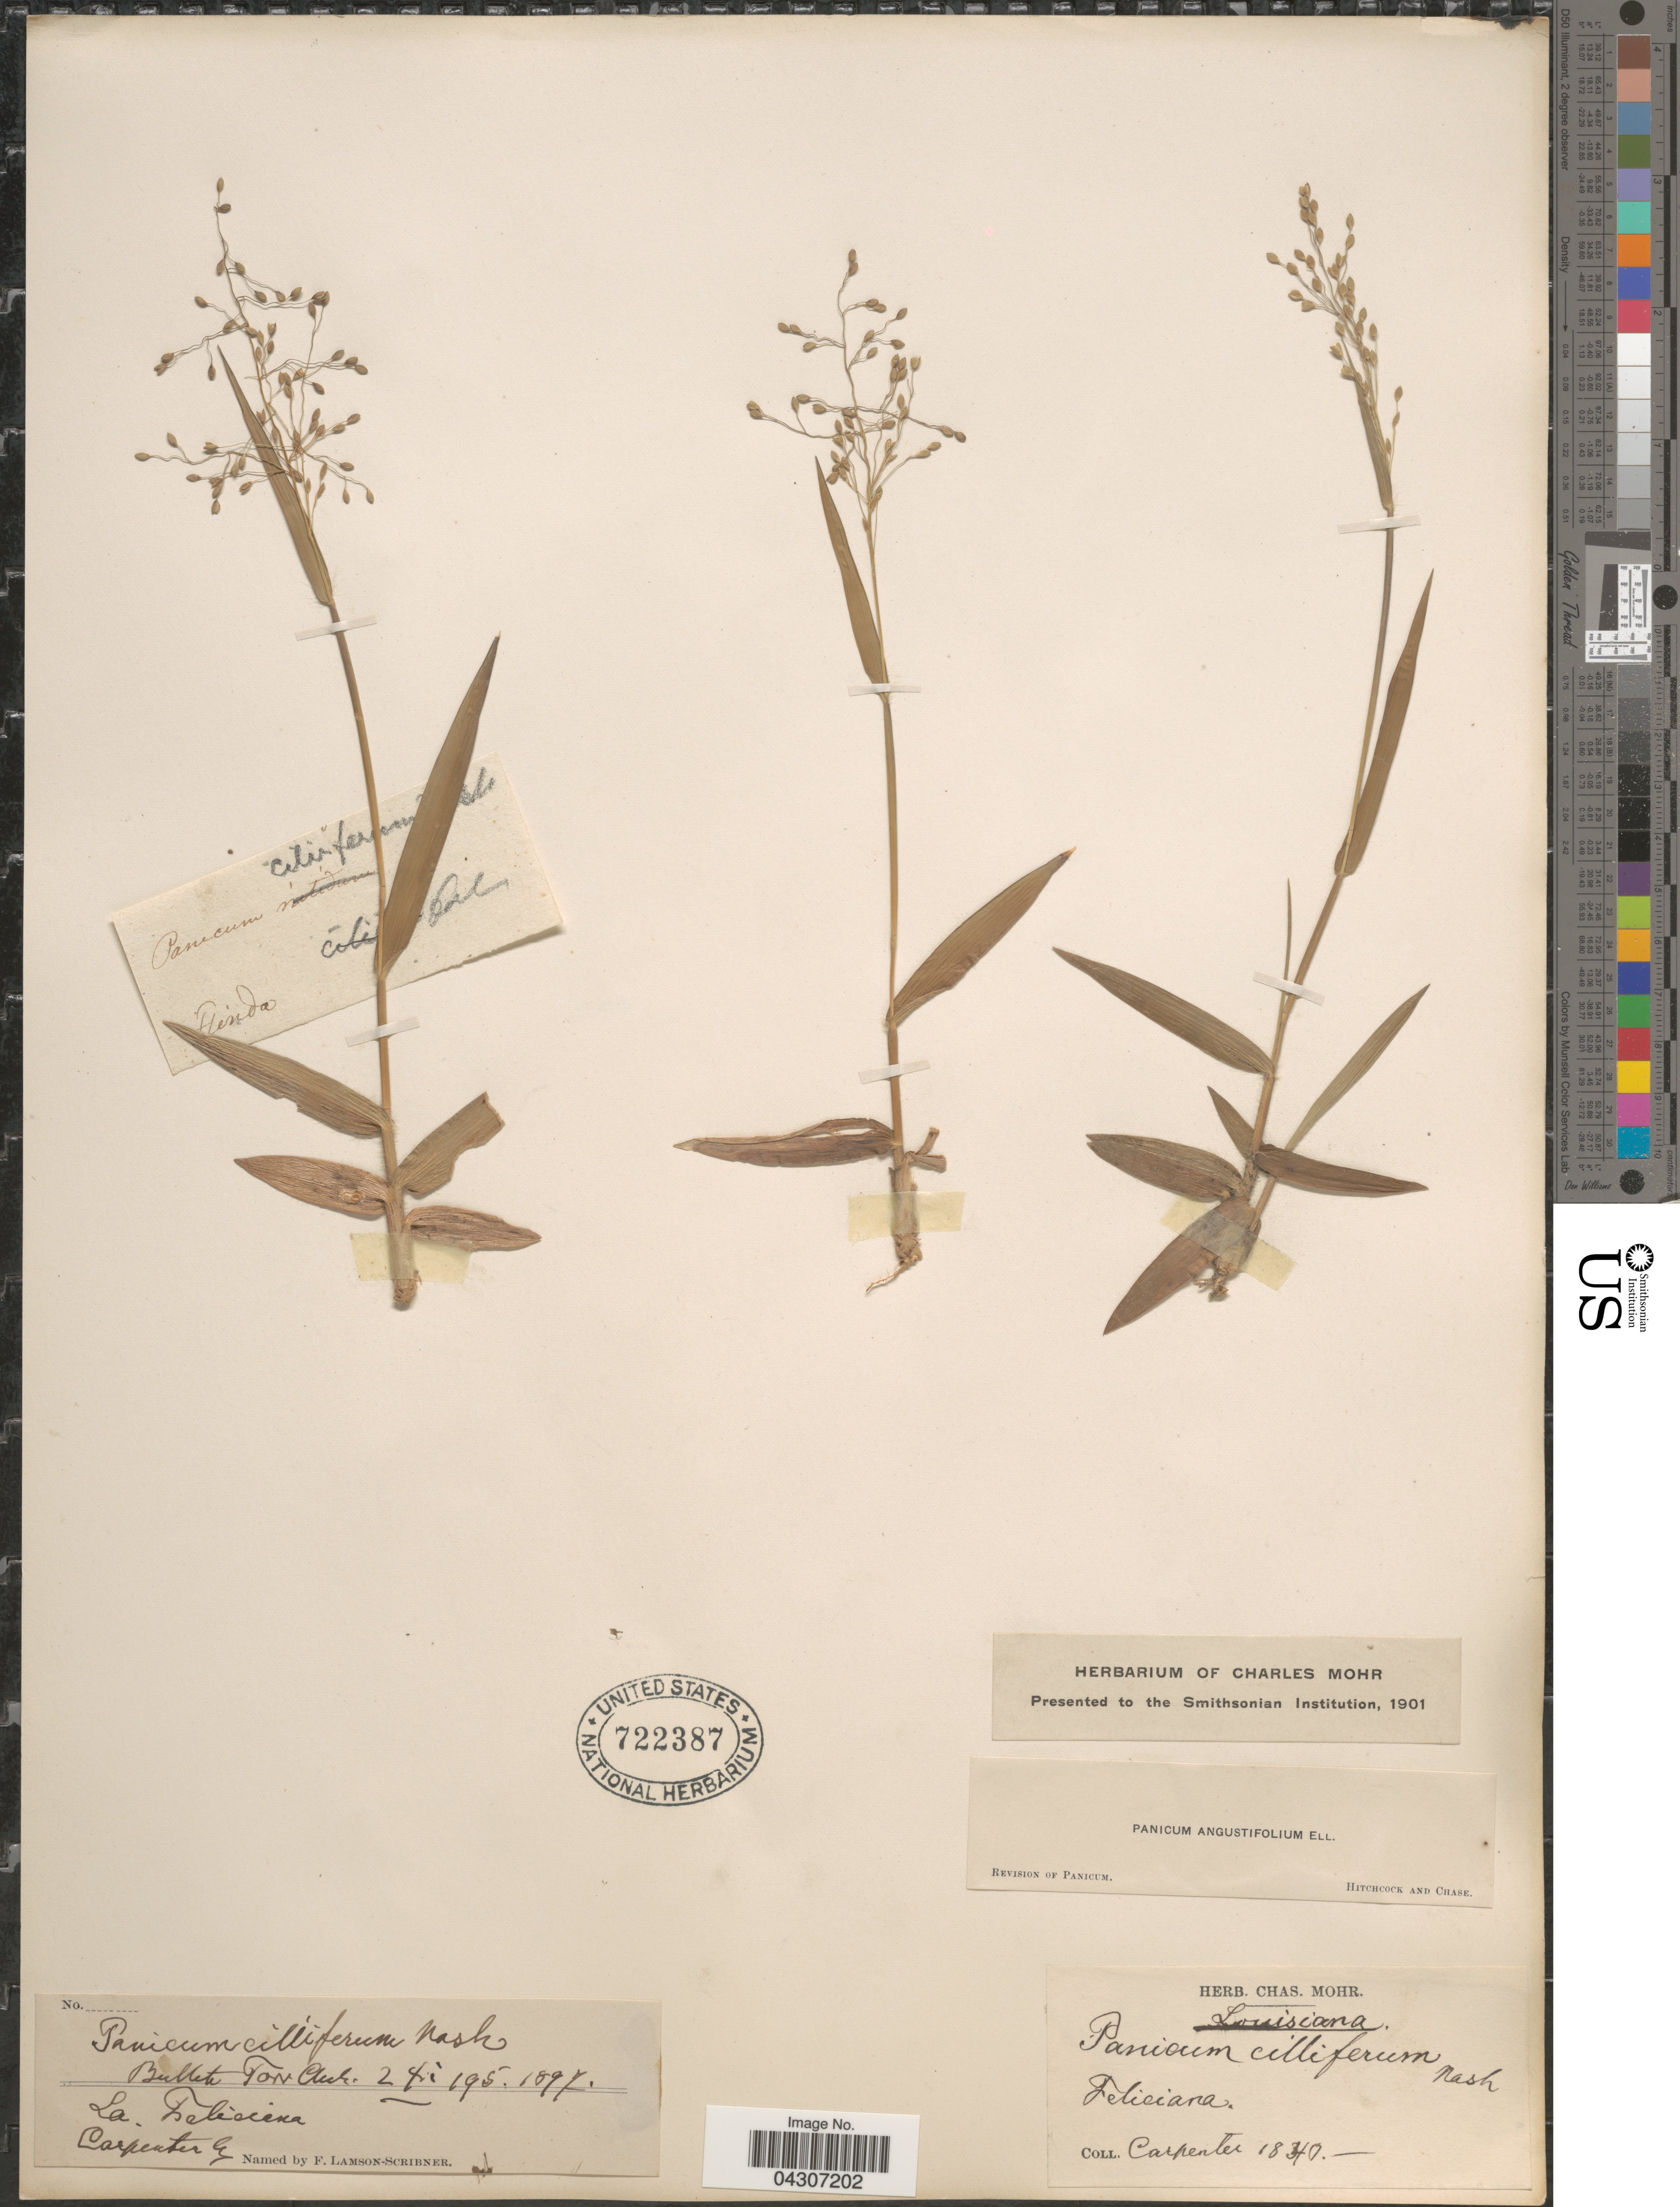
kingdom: Plantae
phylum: Tracheophyta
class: Liliopsida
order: Poales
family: Poaceae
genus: Dichanthelium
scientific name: Dichanthelium aciculare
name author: (Desv. ex Poir.) Gould & C.A. Clark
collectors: -. Carpenter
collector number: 1840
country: United States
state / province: Louisiana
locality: Feliciana.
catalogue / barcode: US 722387